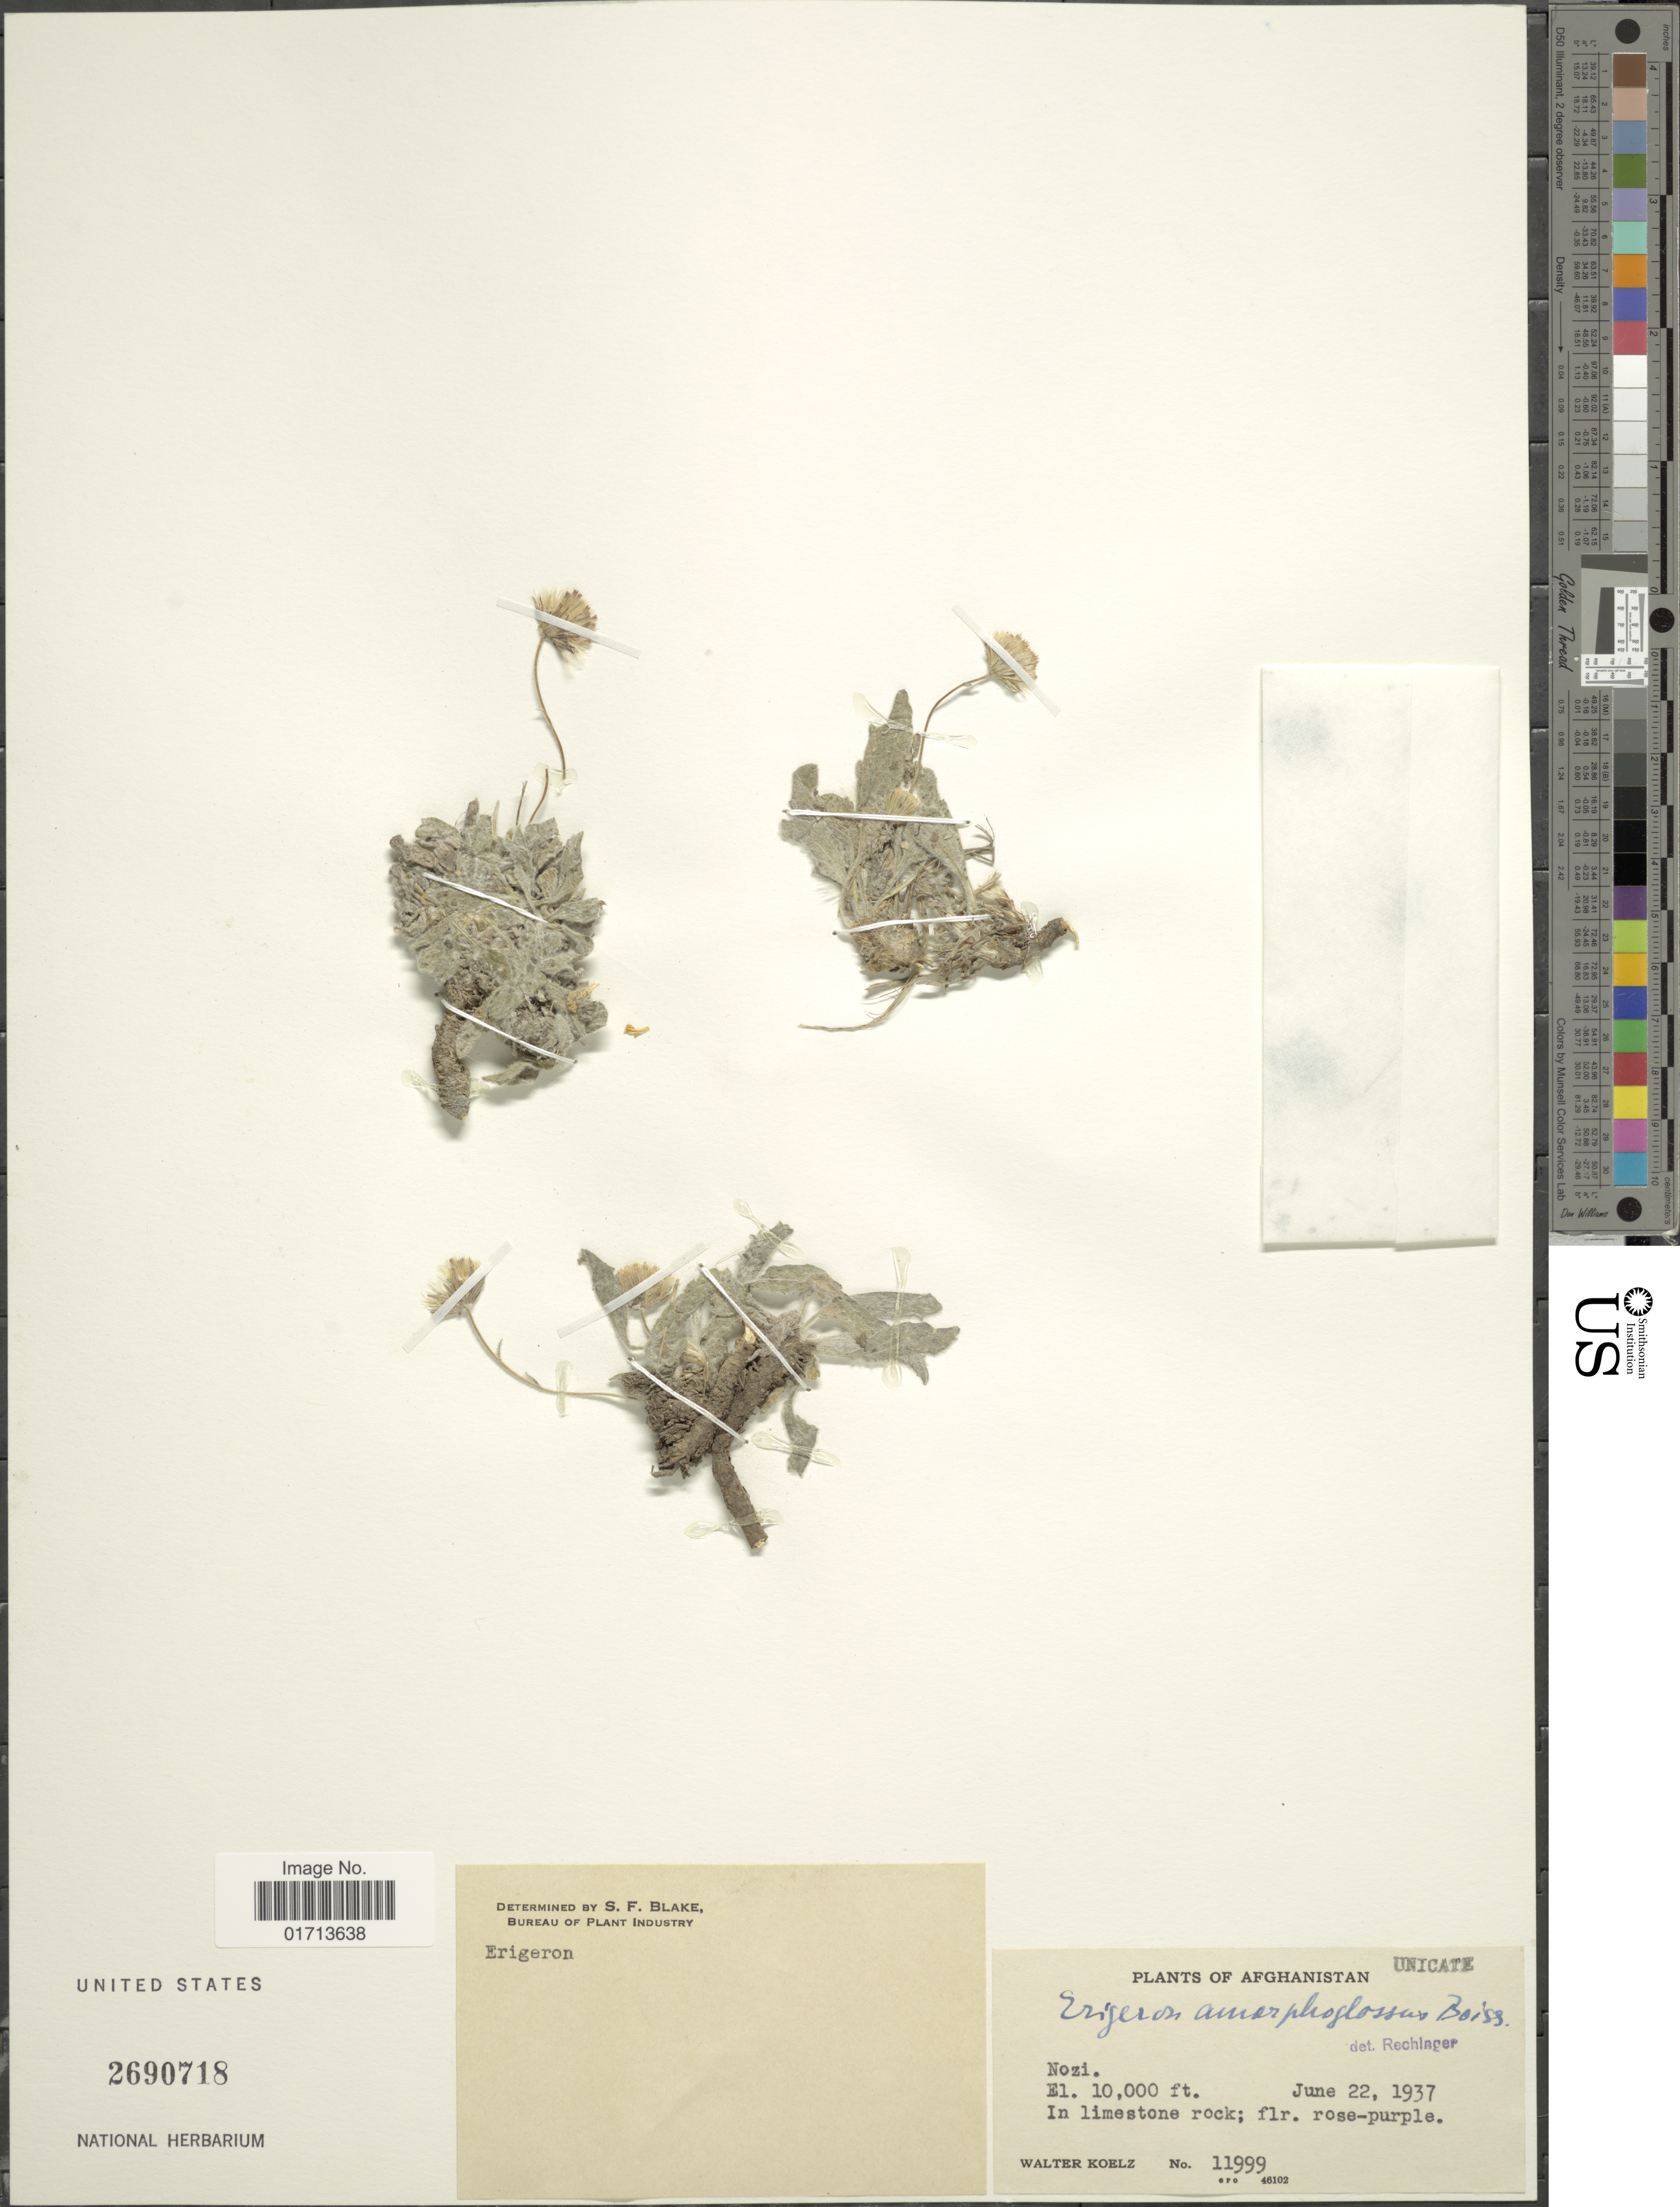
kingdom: Plantae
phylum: Tracheophyta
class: Magnoliopsida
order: Asterales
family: Asteraceae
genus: Psychrogeton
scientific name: Psychrogeton amorphoglossus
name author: (Boiss.) Novopokr.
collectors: W. N. Koelz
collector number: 11999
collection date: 1937-06-22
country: Afghanistan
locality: Nozi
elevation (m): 3048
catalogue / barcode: US 2690718